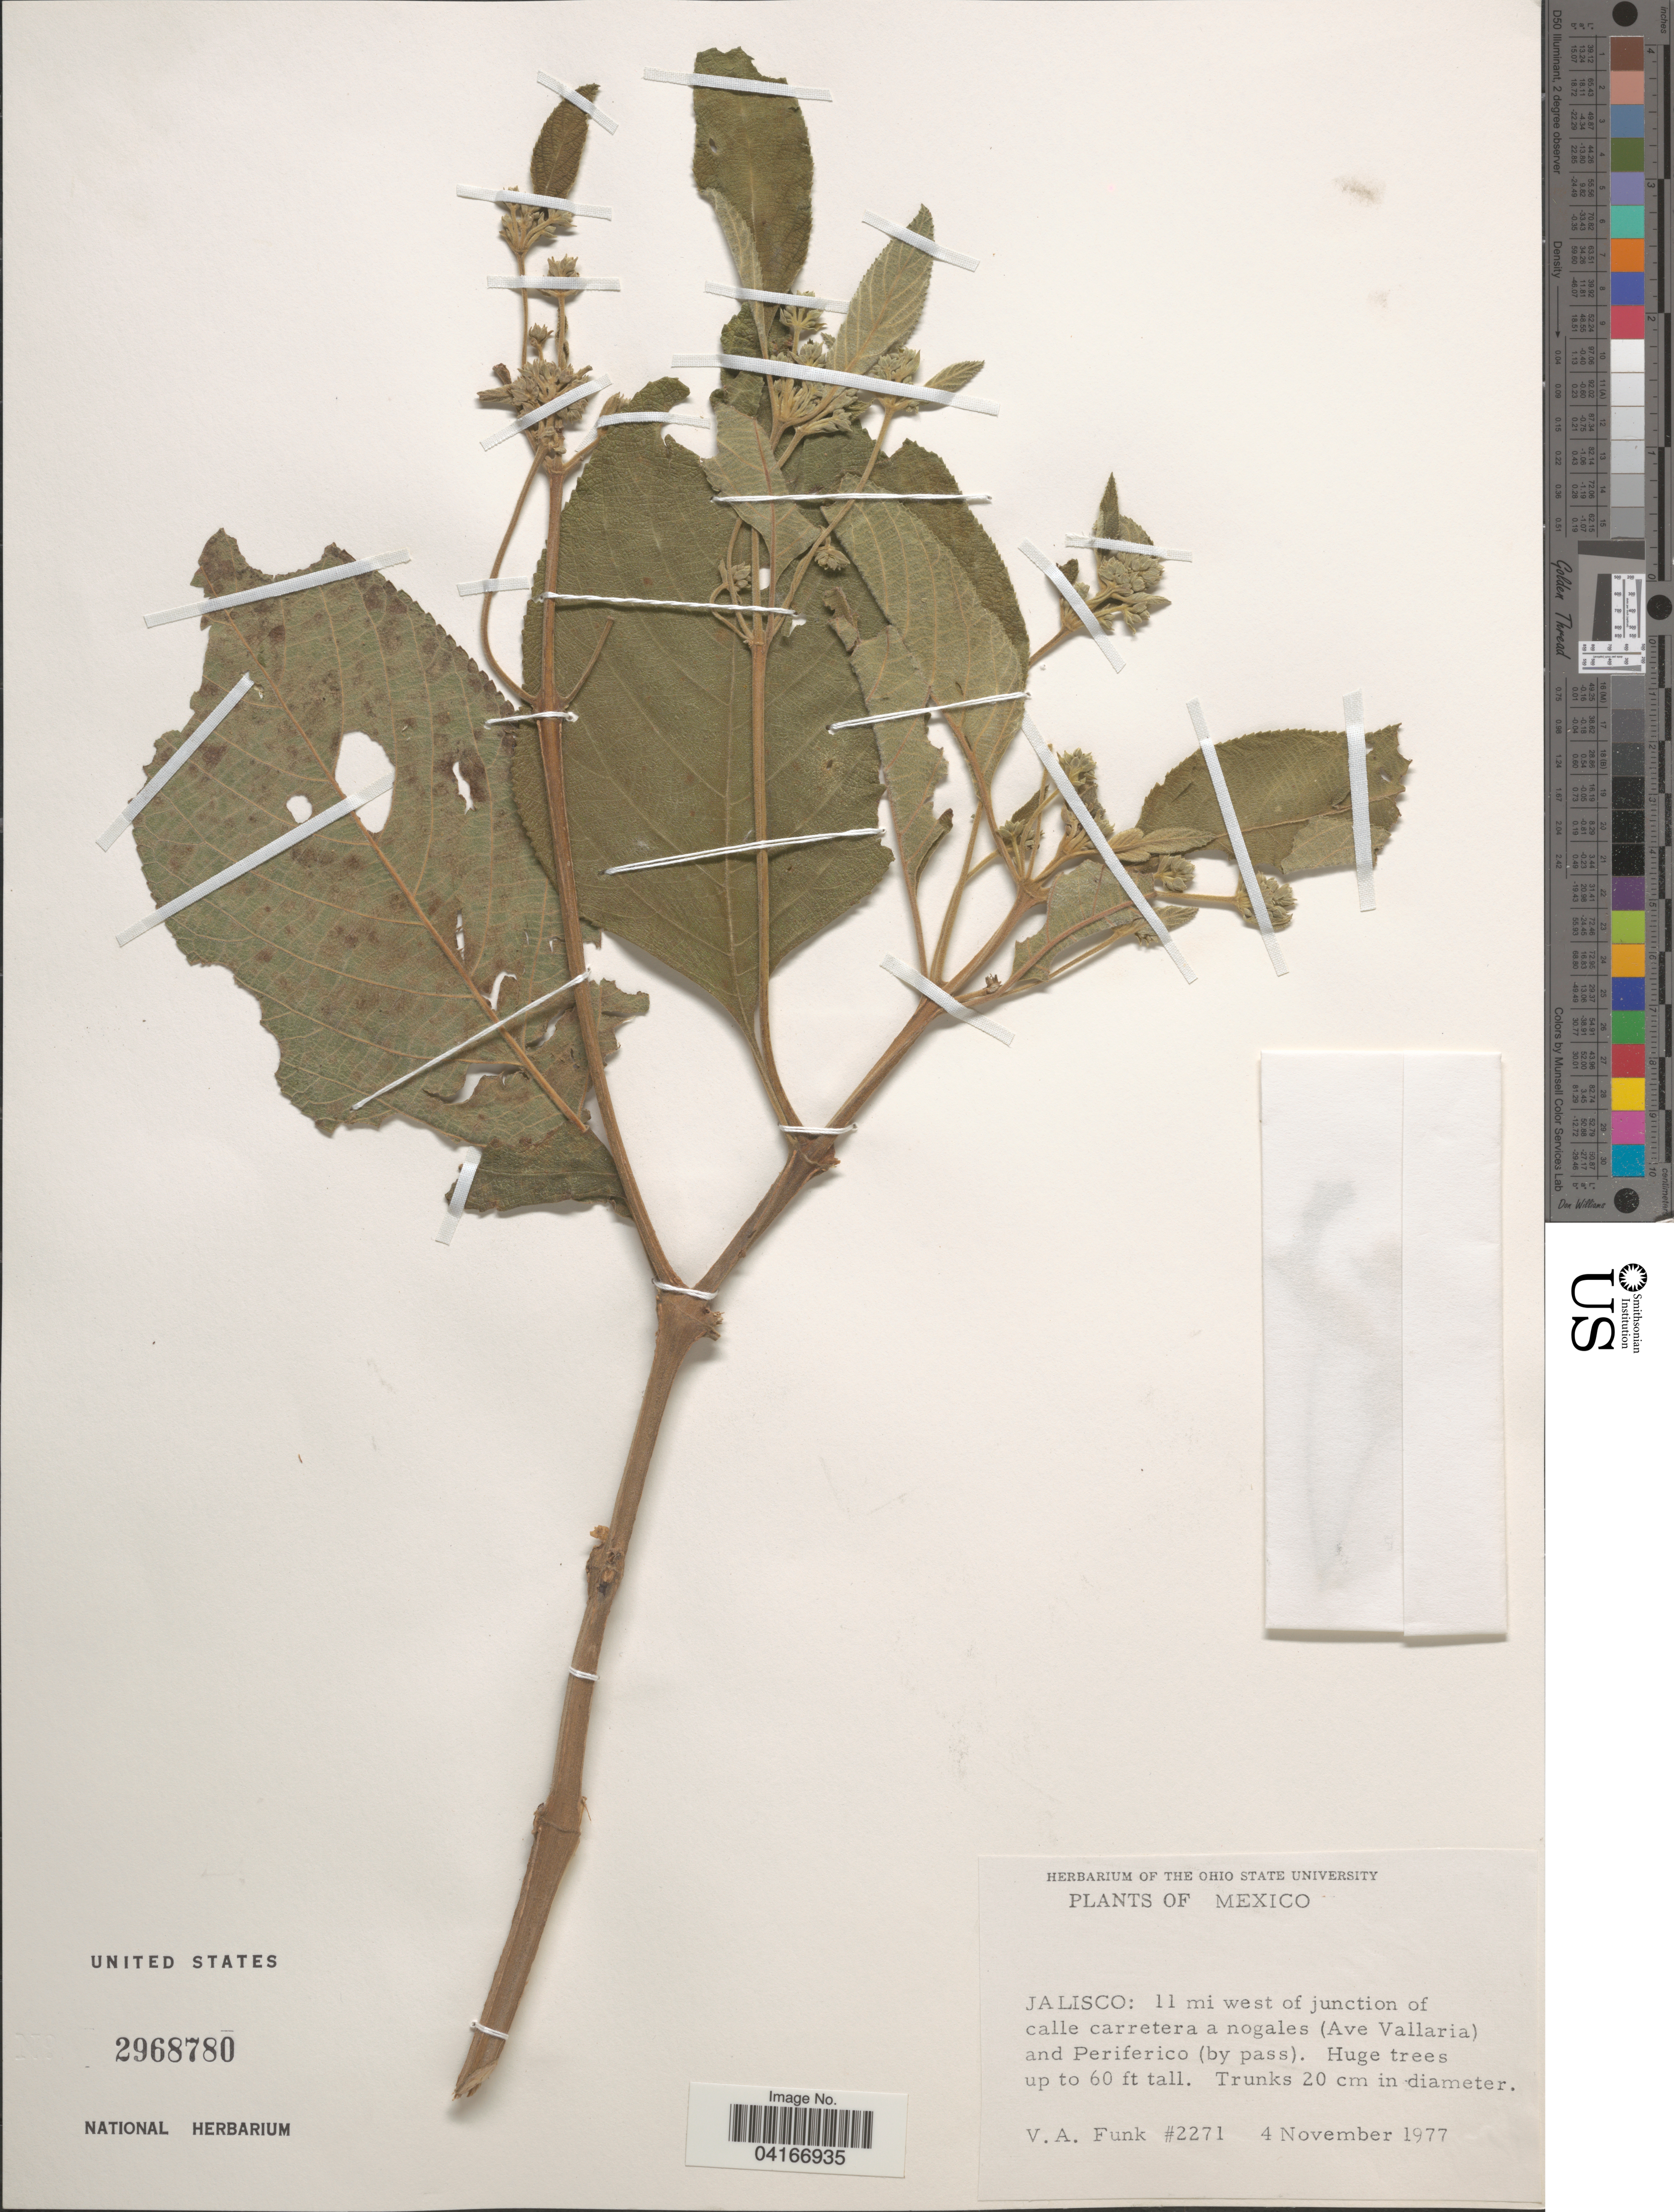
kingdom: Plantae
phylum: Tracheophyta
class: Magnoliopsida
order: Asterales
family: Asteraceae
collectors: V. Funk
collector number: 2271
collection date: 1977-11-04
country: Mexico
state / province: Jalisco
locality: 11 mi west of junction of calle carretera a nogales (Ave Vallaria) and Periferico (by pass).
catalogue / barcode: US 2968780